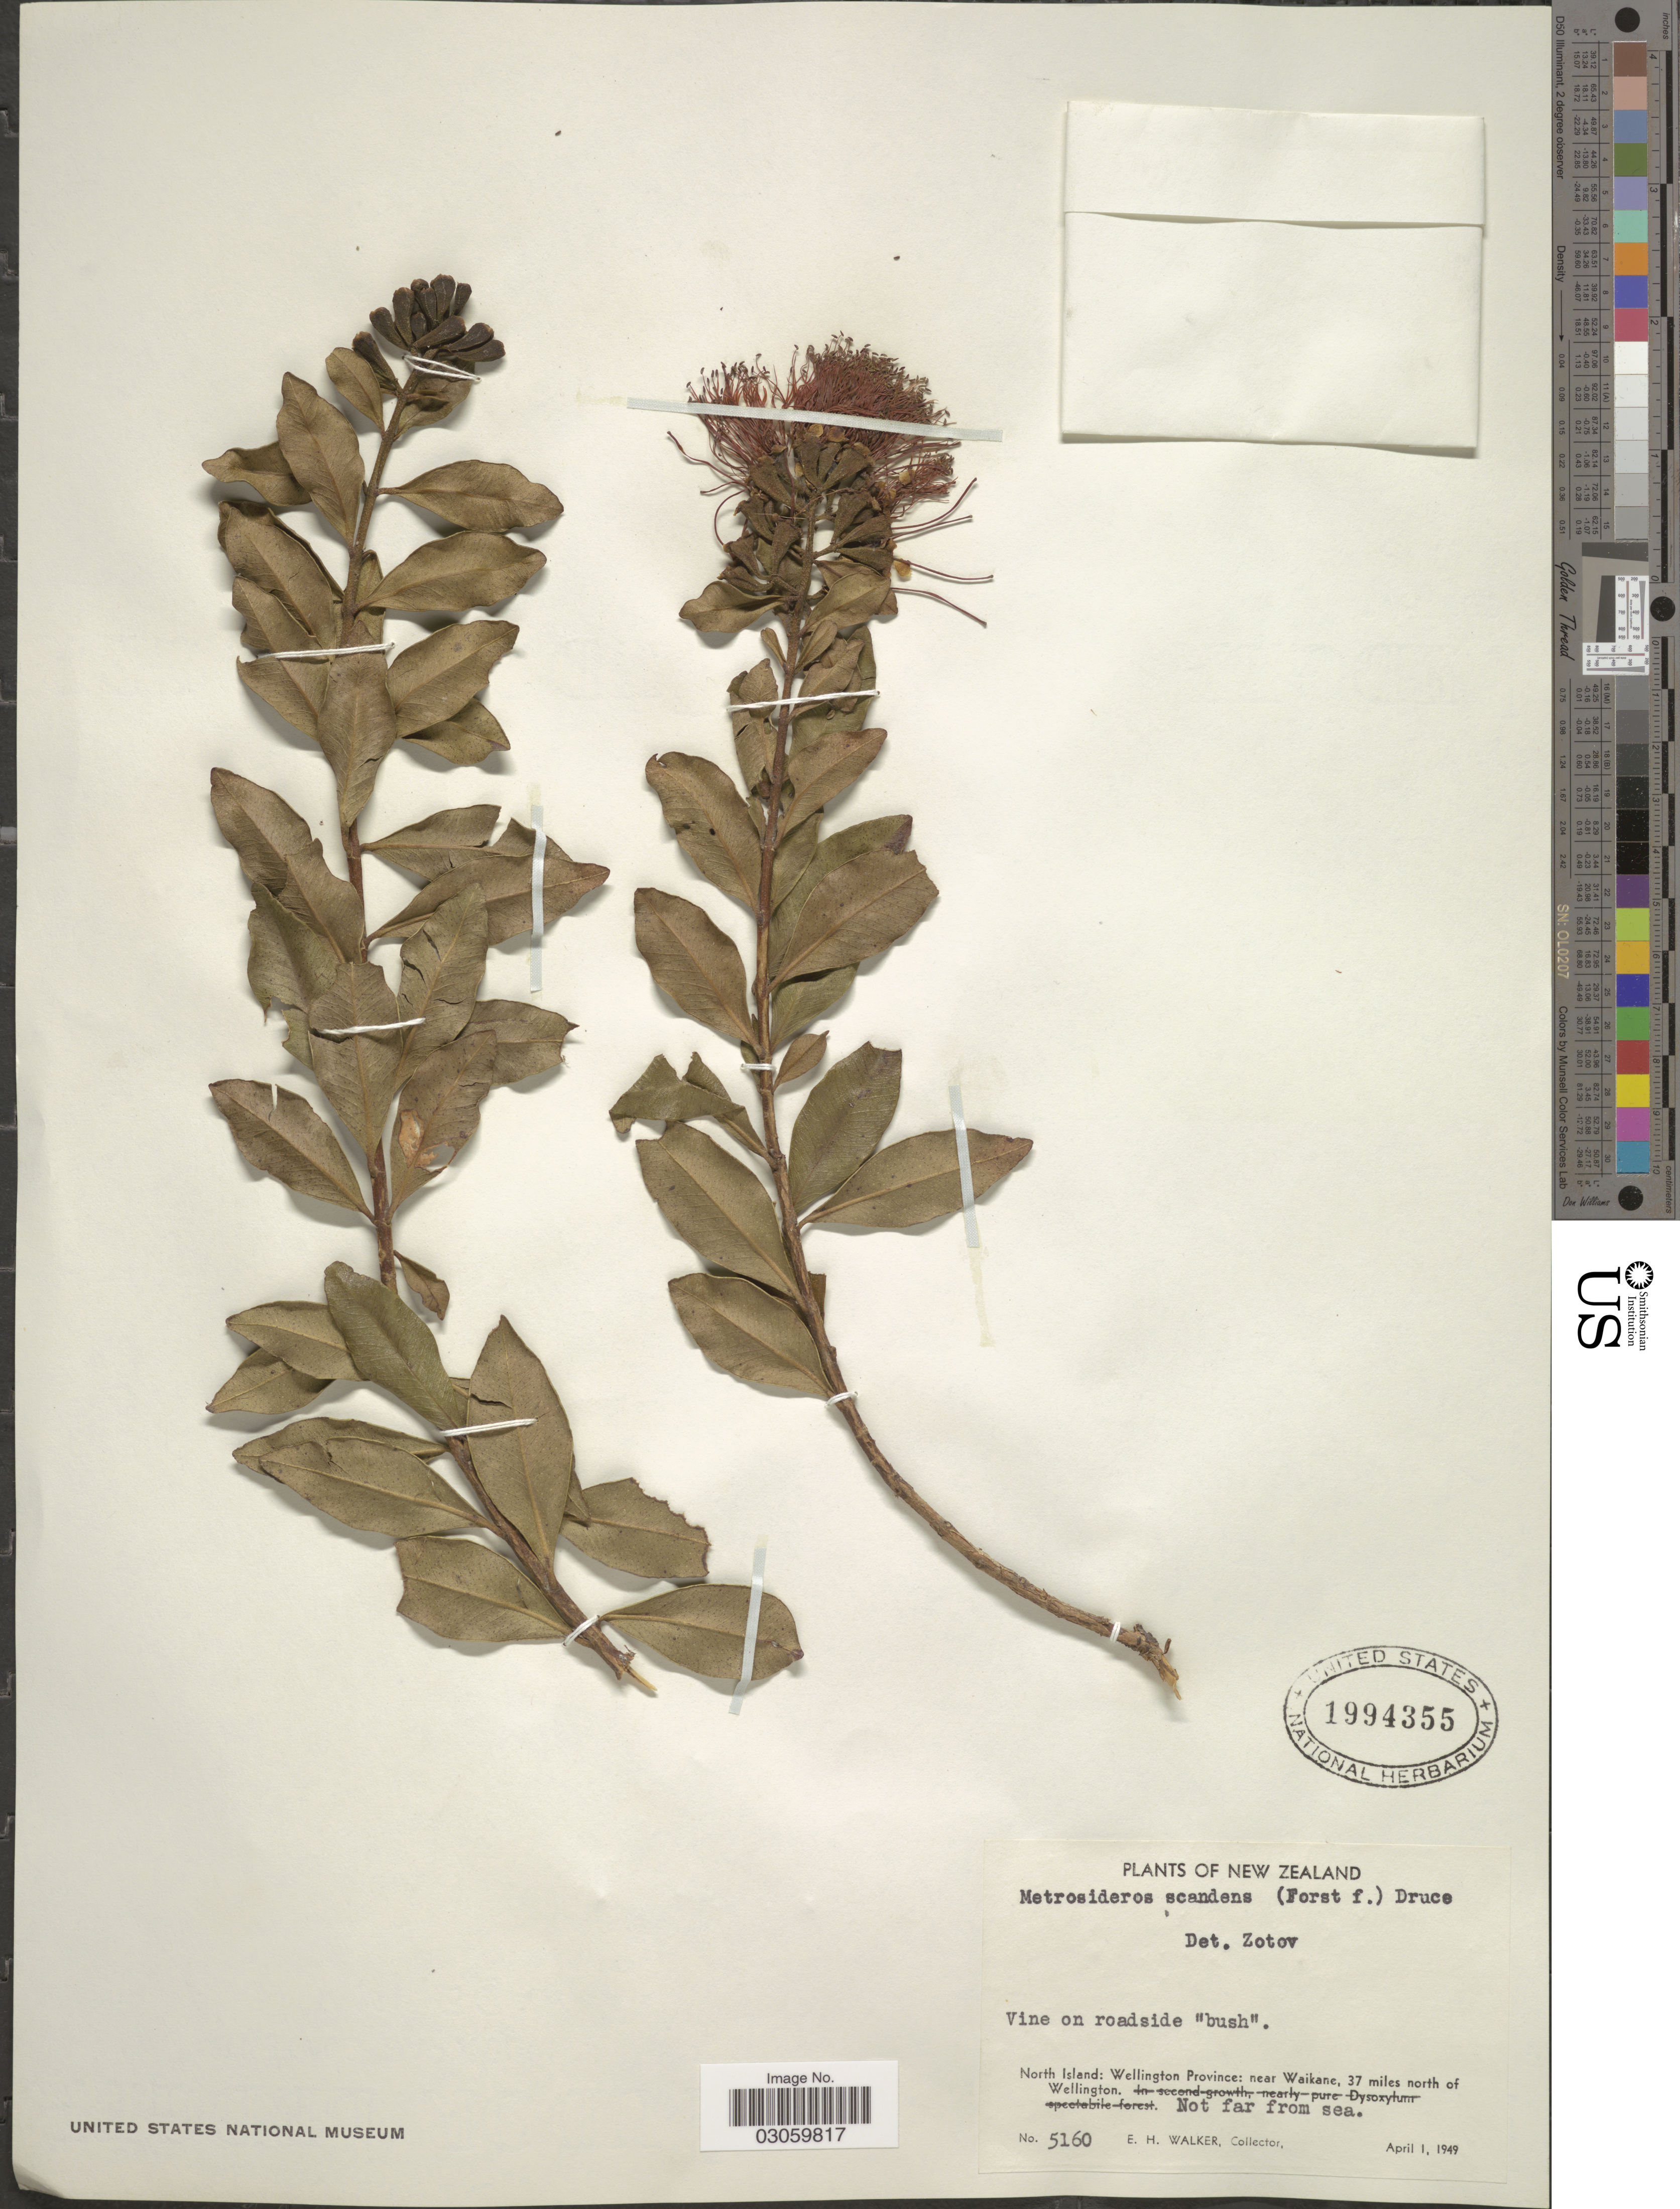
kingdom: Plantae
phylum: Tracheophyta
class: Magnoliopsida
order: Myrtales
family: Myrtaceae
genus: Metrosideros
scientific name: Metrosideros scandens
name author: Banks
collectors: E. H. Walker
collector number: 5160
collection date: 1949-04-01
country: New Zealand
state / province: Wellington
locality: North Island: near Waikane, 37 miles north of Wellington. Not far from sea.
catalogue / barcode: US 1994355